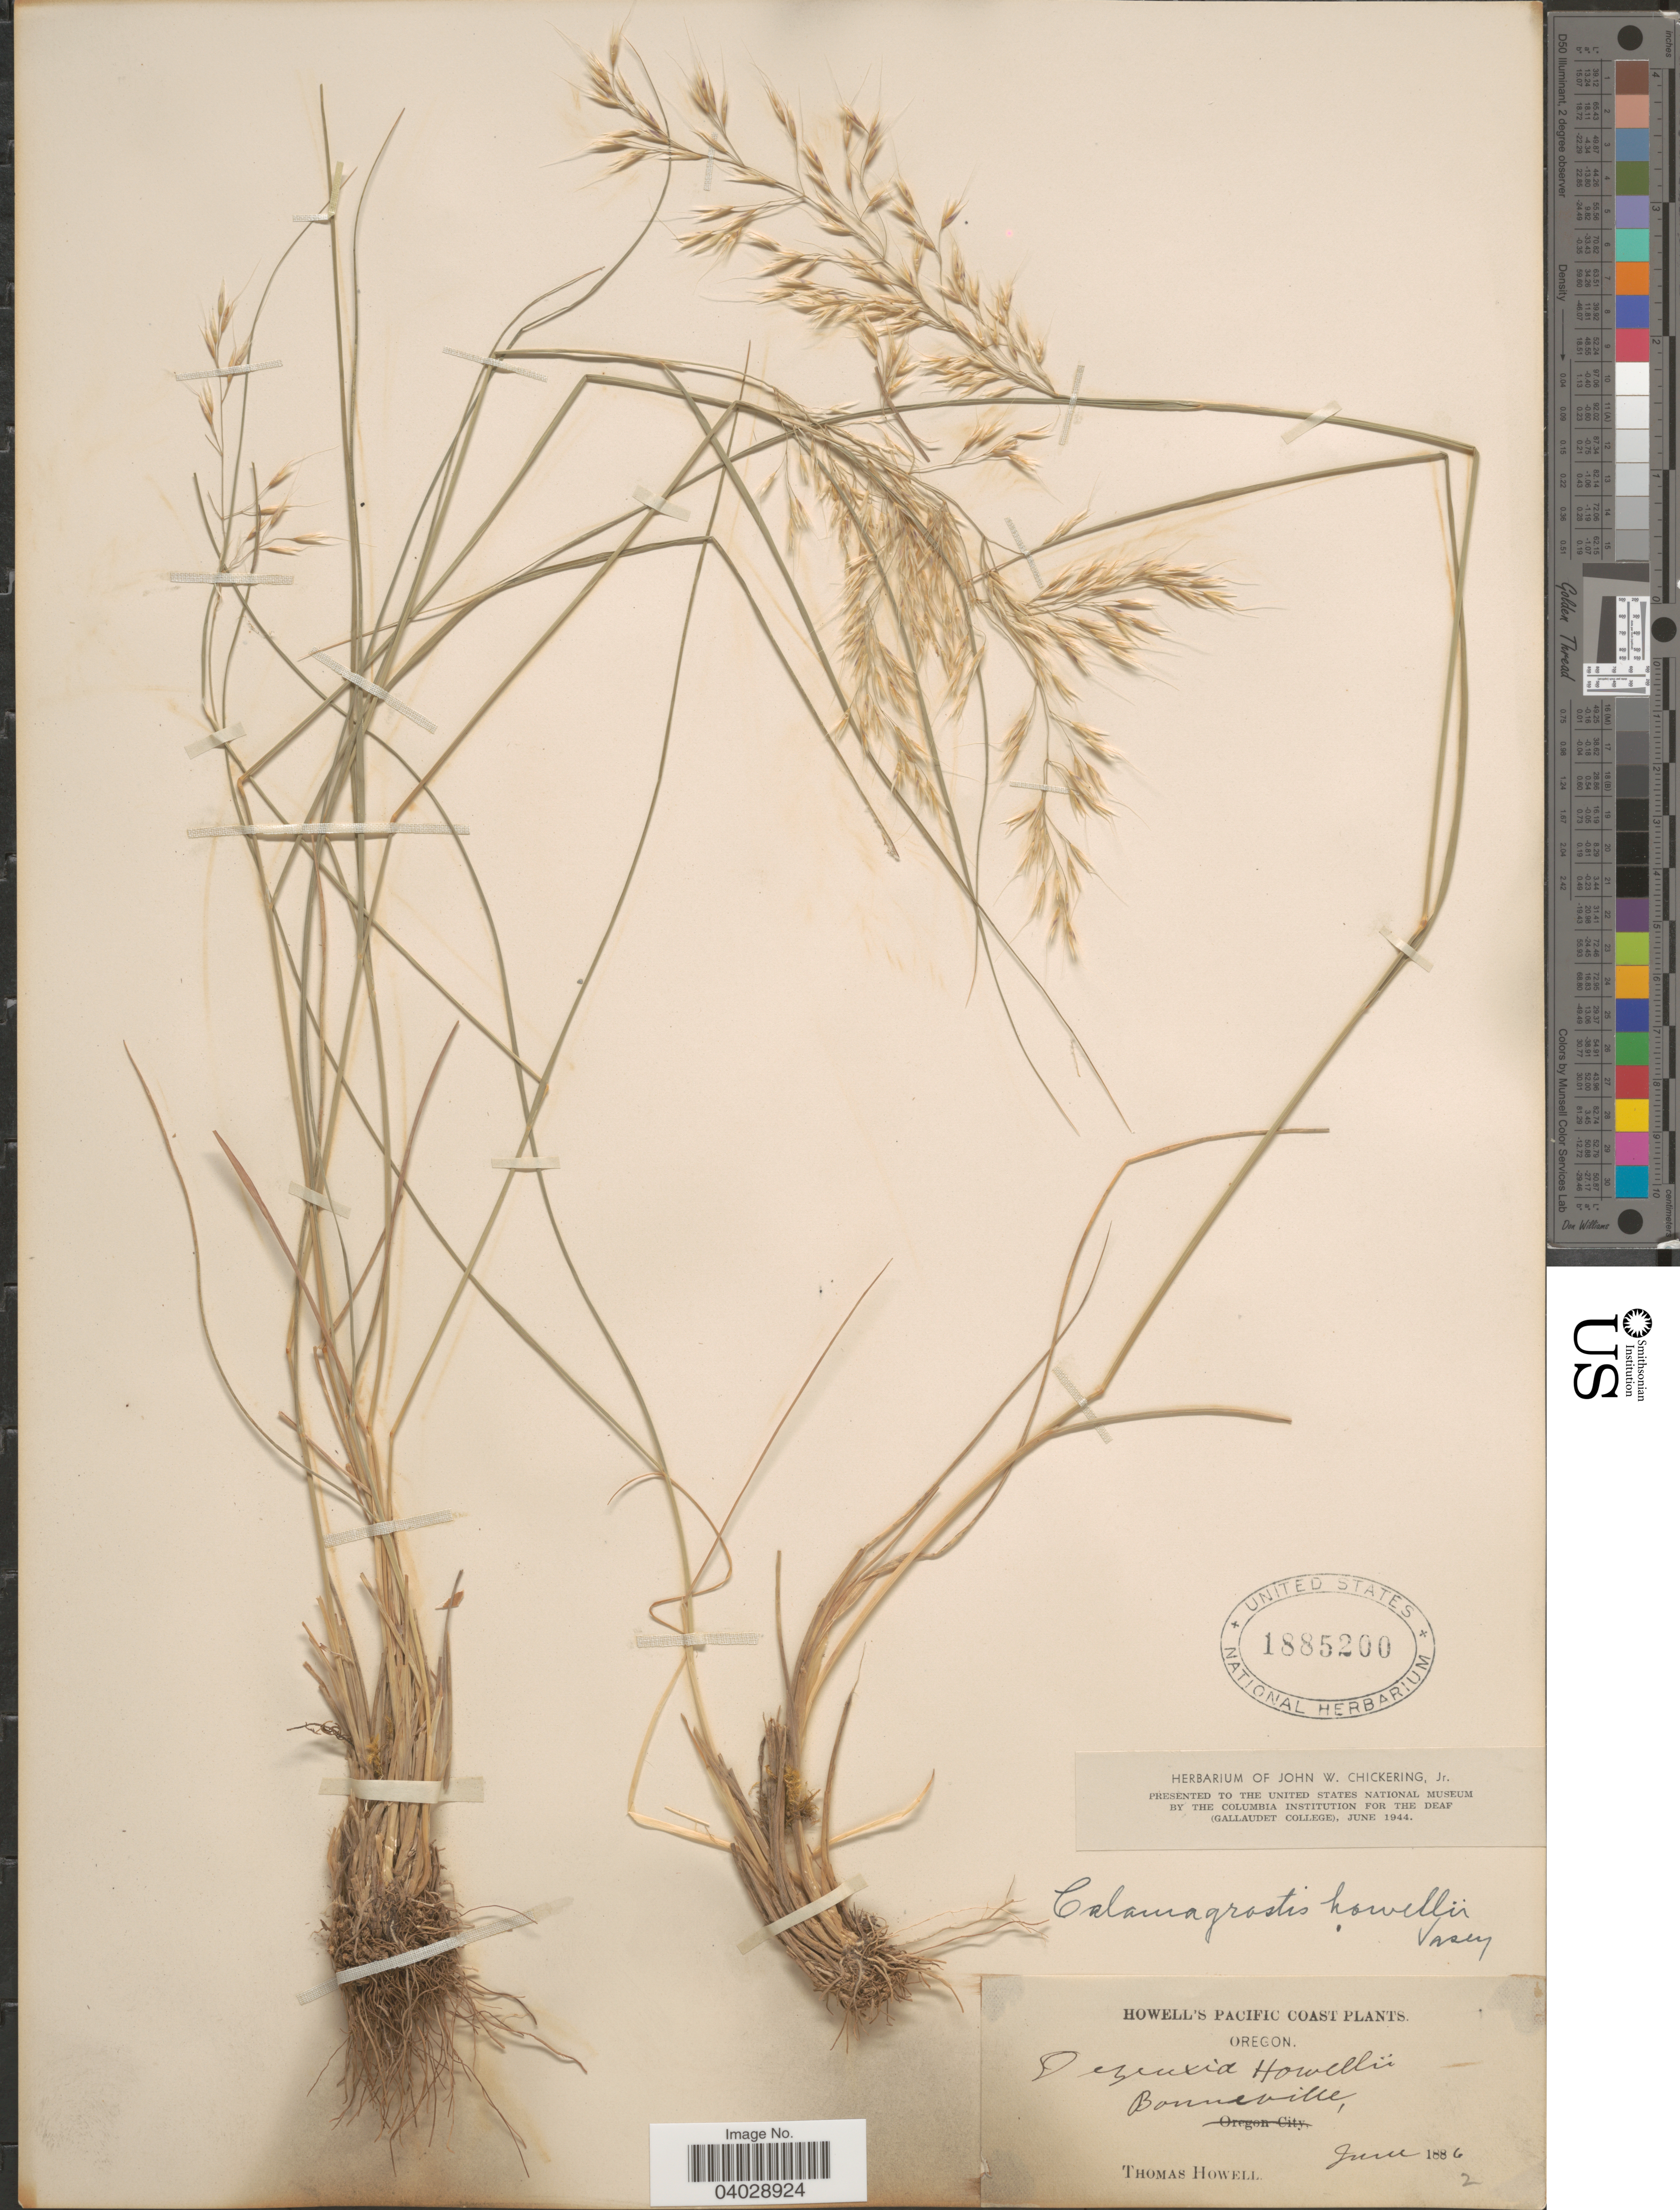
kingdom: Plantae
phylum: Tracheophyta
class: Liliopsida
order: Poales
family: Poaceae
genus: Calamagrostis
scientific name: Calamagrostis howellii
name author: Vasey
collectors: T. Howell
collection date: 1886-06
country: United States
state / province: Oregon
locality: Pacific Coast. Bonneville.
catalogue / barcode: US 1885200